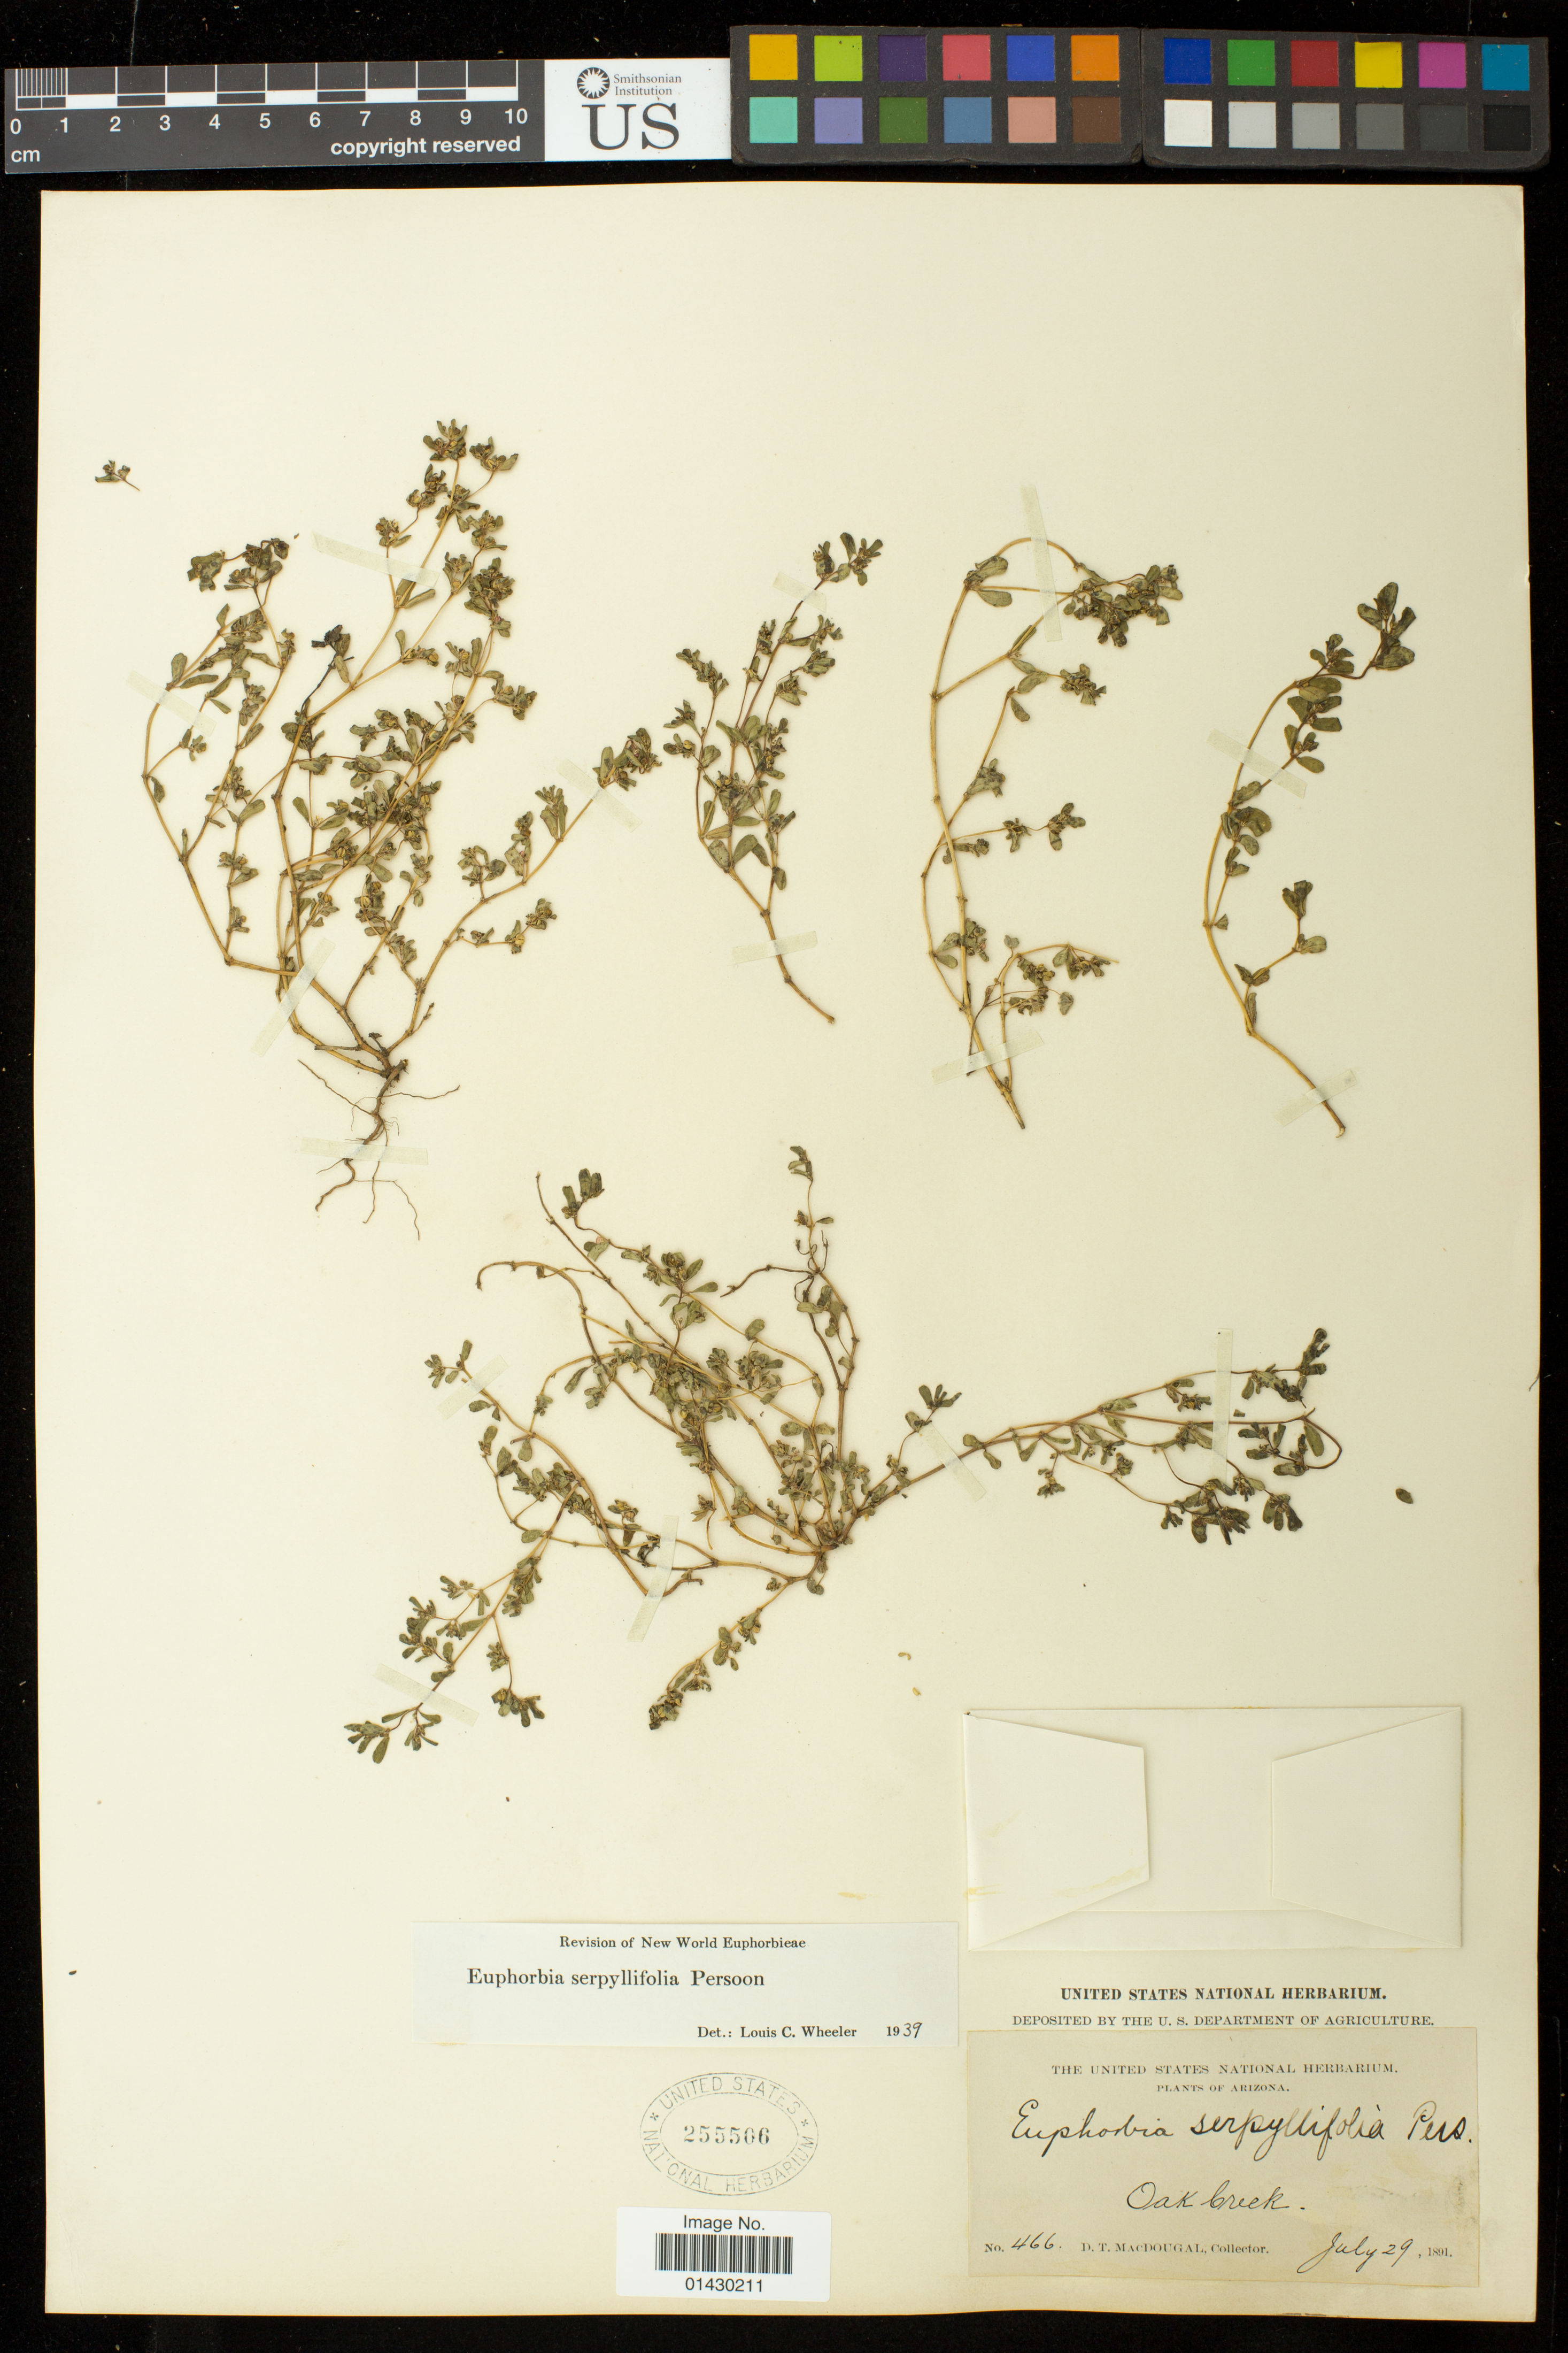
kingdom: Plantae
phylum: Tracheophyta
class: Magnoliopsida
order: Malpighiales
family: Euphorbiaceae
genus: Euphorbia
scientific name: Euphorbia serpillifolia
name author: Pers.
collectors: D. T. MacDougal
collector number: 466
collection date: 1891-07-29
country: United States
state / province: Arizona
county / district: Coconino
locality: Oak Creek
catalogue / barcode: US 255506